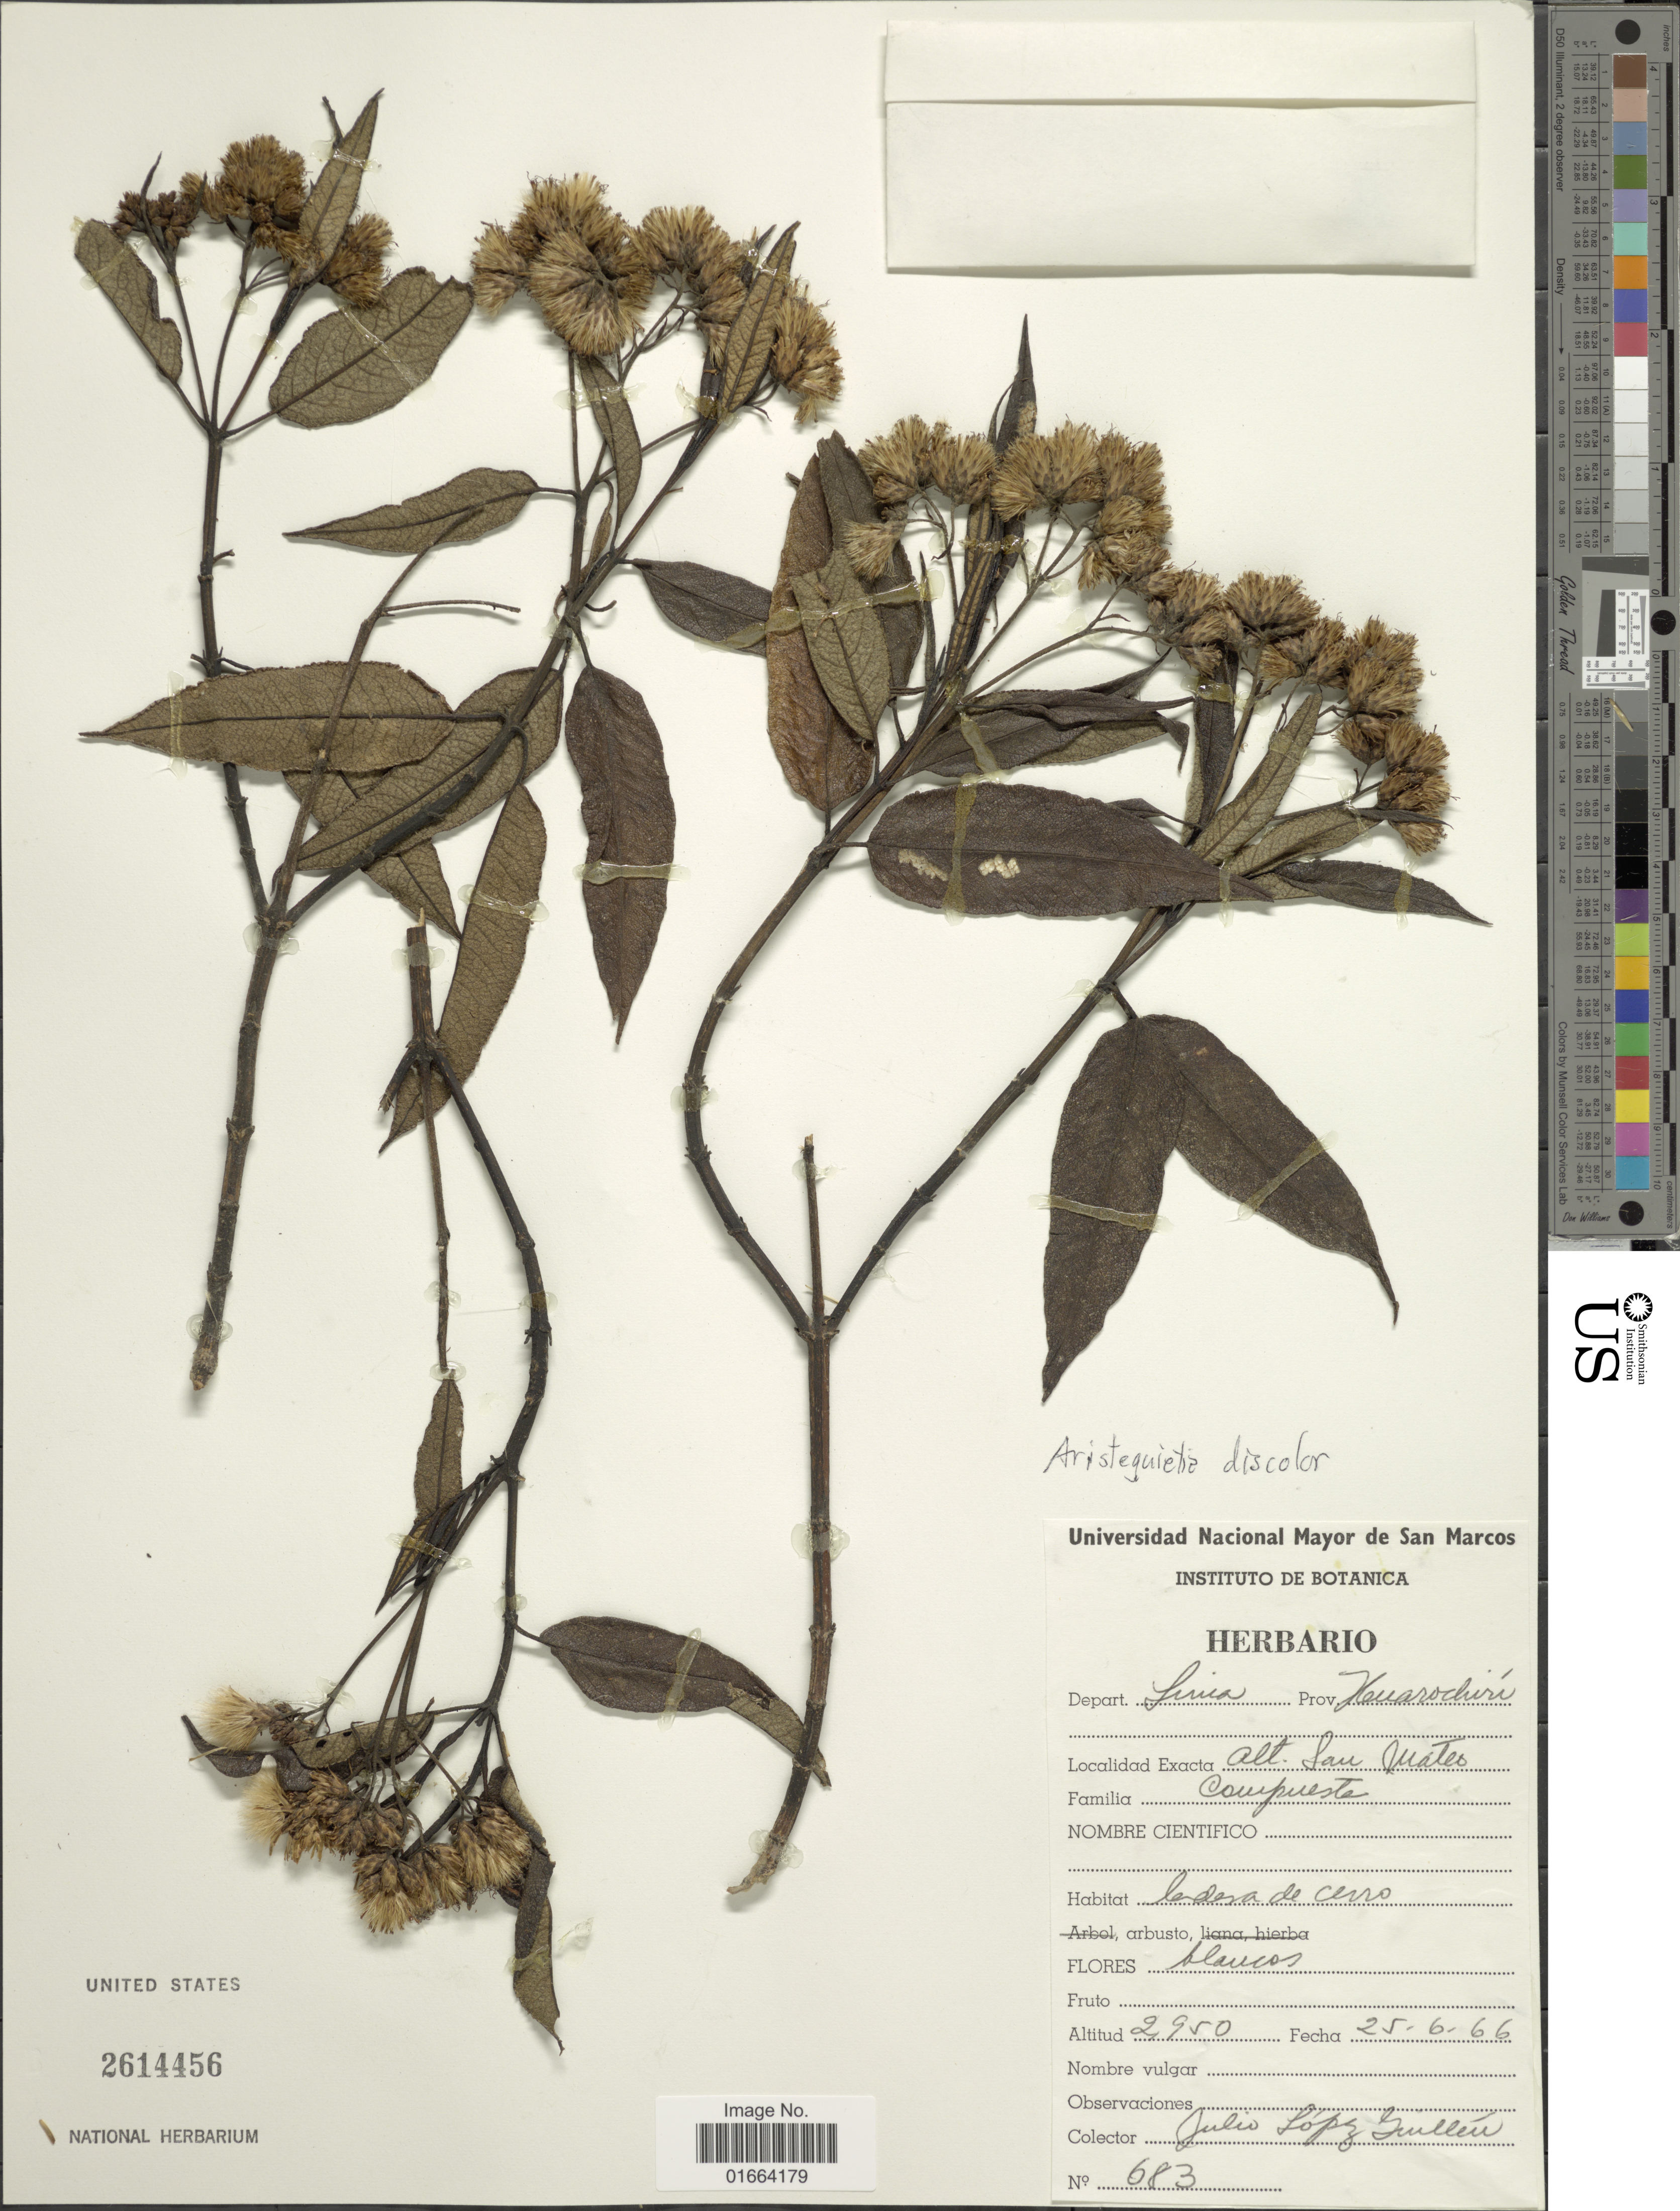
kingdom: Plantae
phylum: Tracheophyta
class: Magnoliopsida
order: Asterales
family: Asteraceae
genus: Aristeguietia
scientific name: Aristeguietia discolor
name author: (DC.) R.M. King & H. Rob.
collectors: J. López Guillén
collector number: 683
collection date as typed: Transcribed d/m/y: 25/6/66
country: Peru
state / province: Lima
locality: Alt. San Mateo, Prov. Huarochirí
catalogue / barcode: US 2614456